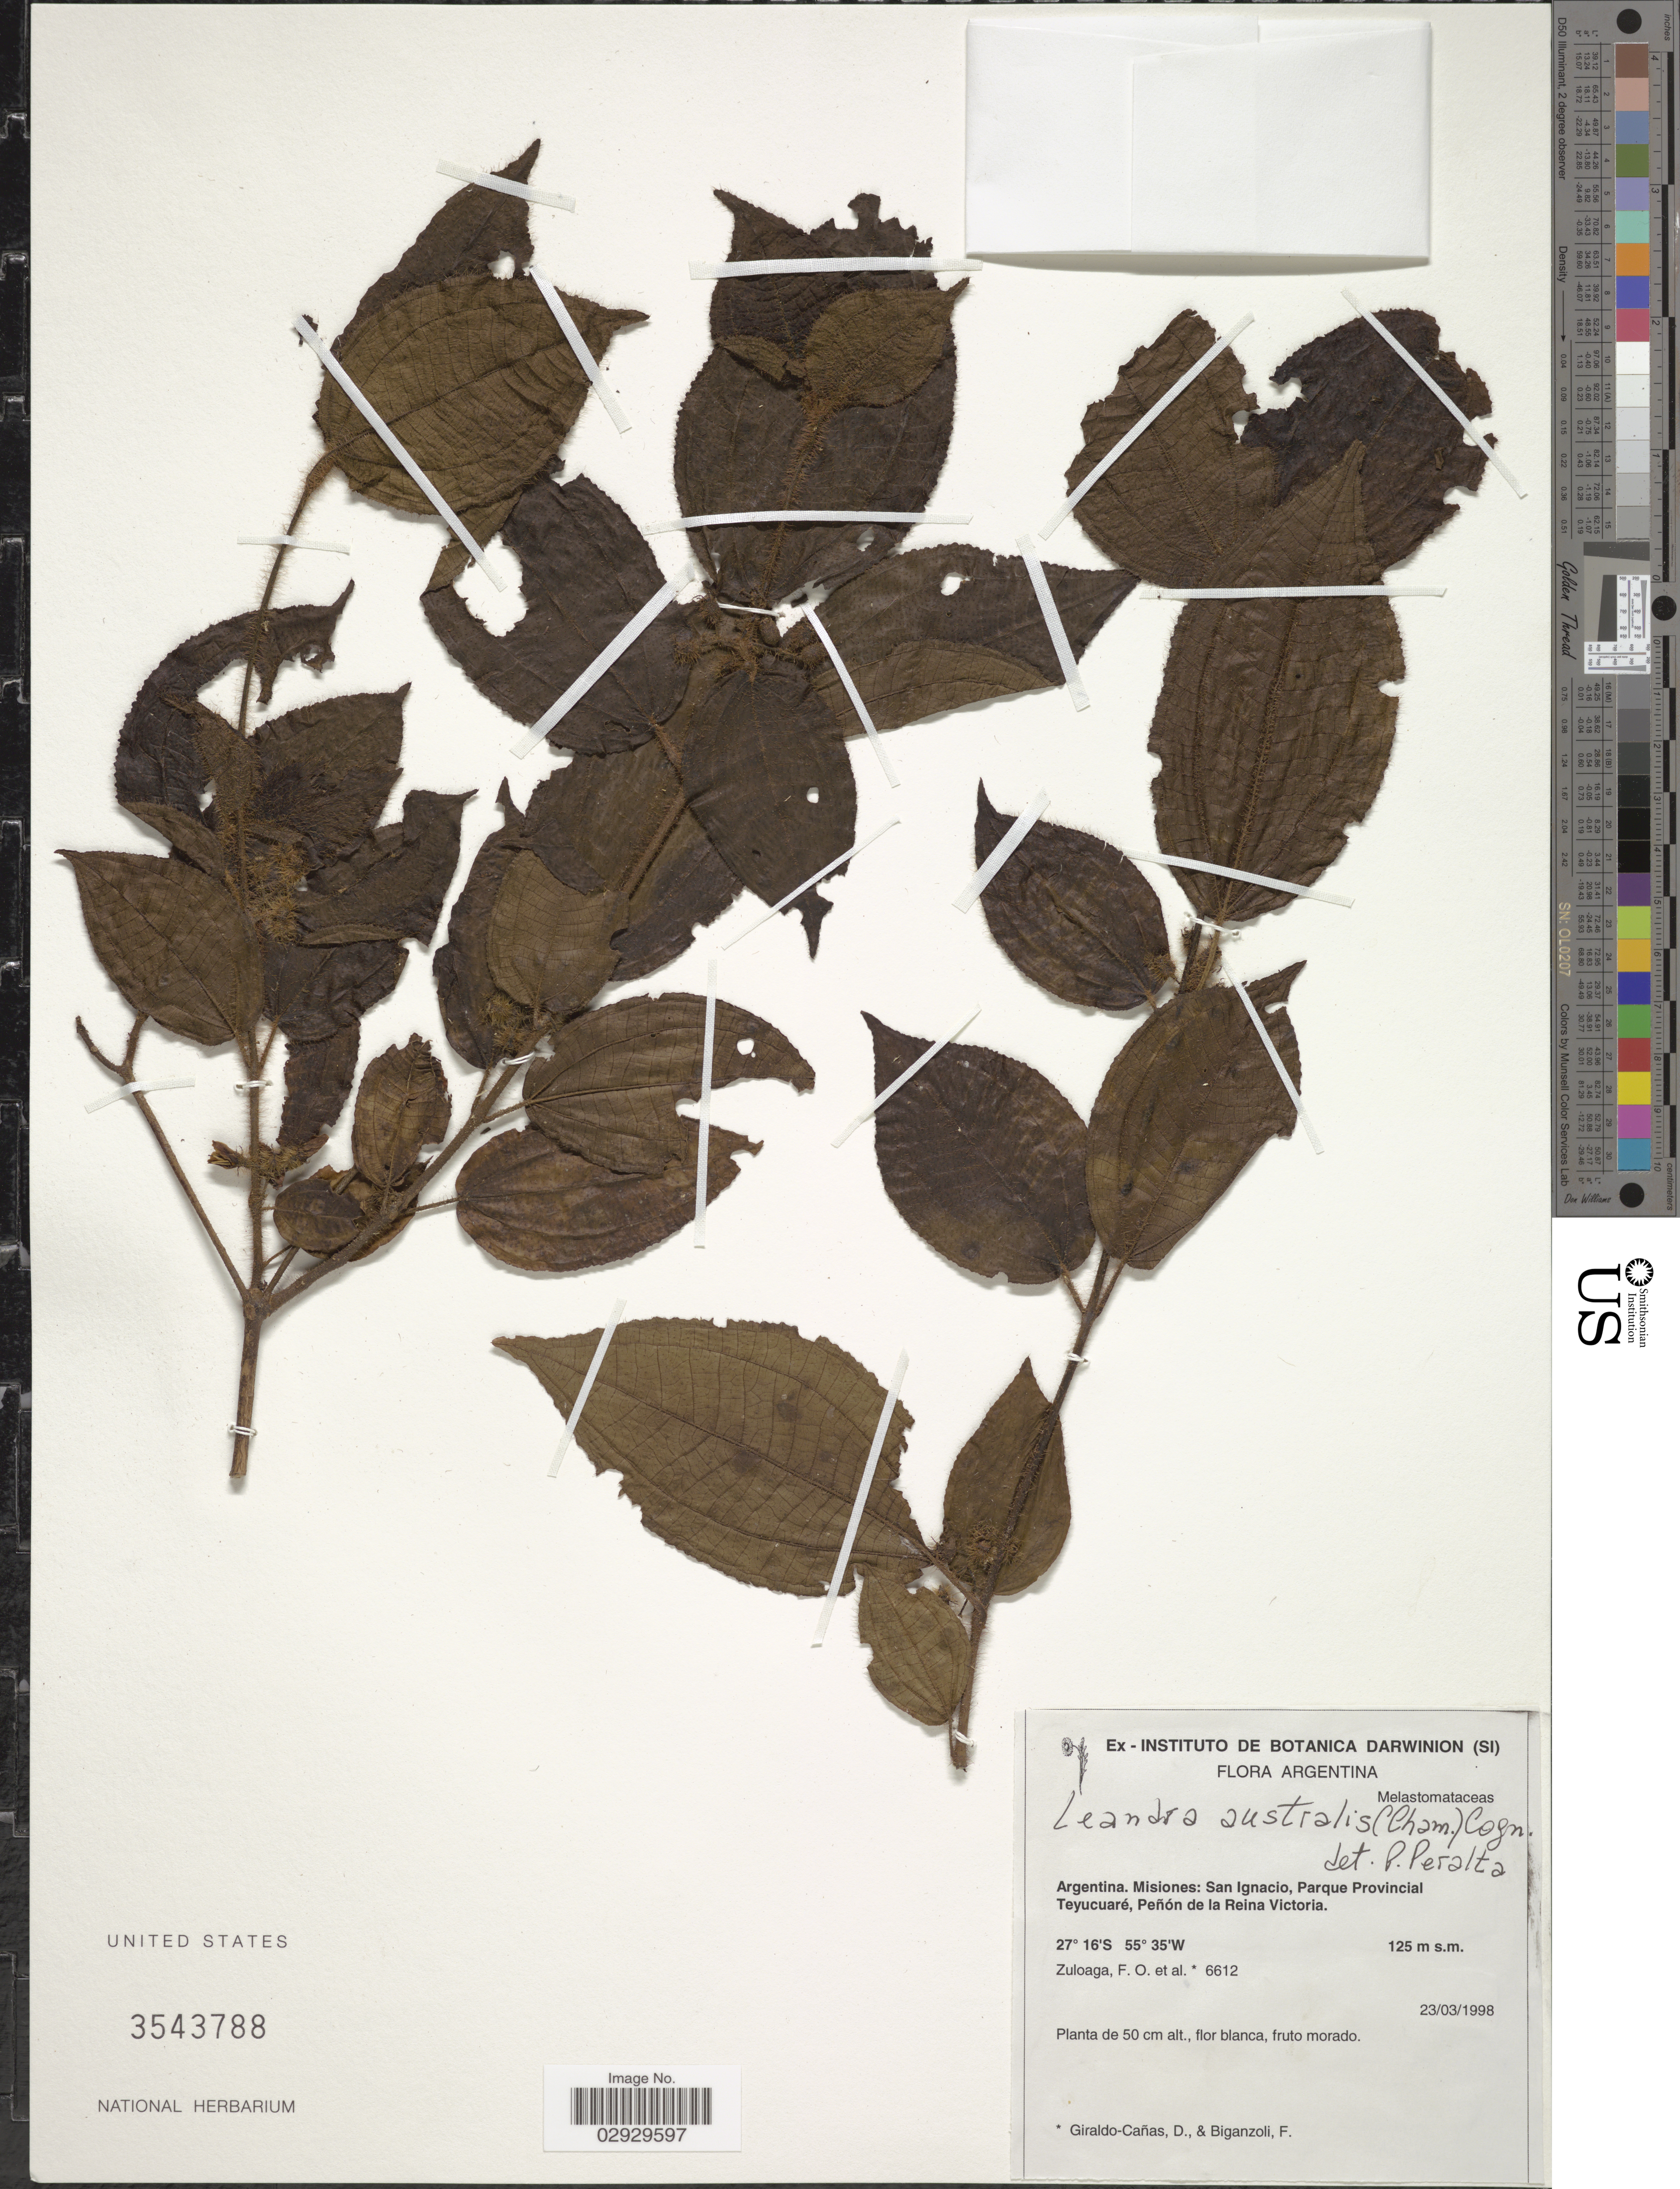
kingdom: Plantae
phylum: Tracheophyta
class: Magnoliopsida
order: Myrtales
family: Melastomataceae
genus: Leandra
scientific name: Leandra australis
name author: (Cham.) Cogn.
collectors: F. O. Zuloaga, D. Giraldo-Cañas & F. Biganzoli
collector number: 6612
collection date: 1998-03-23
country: Argentina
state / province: Misiones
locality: San Ignacio, Parque Provincial Teyucuaré, Peñón de la Reina Victoria.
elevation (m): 125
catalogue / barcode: US 3543788